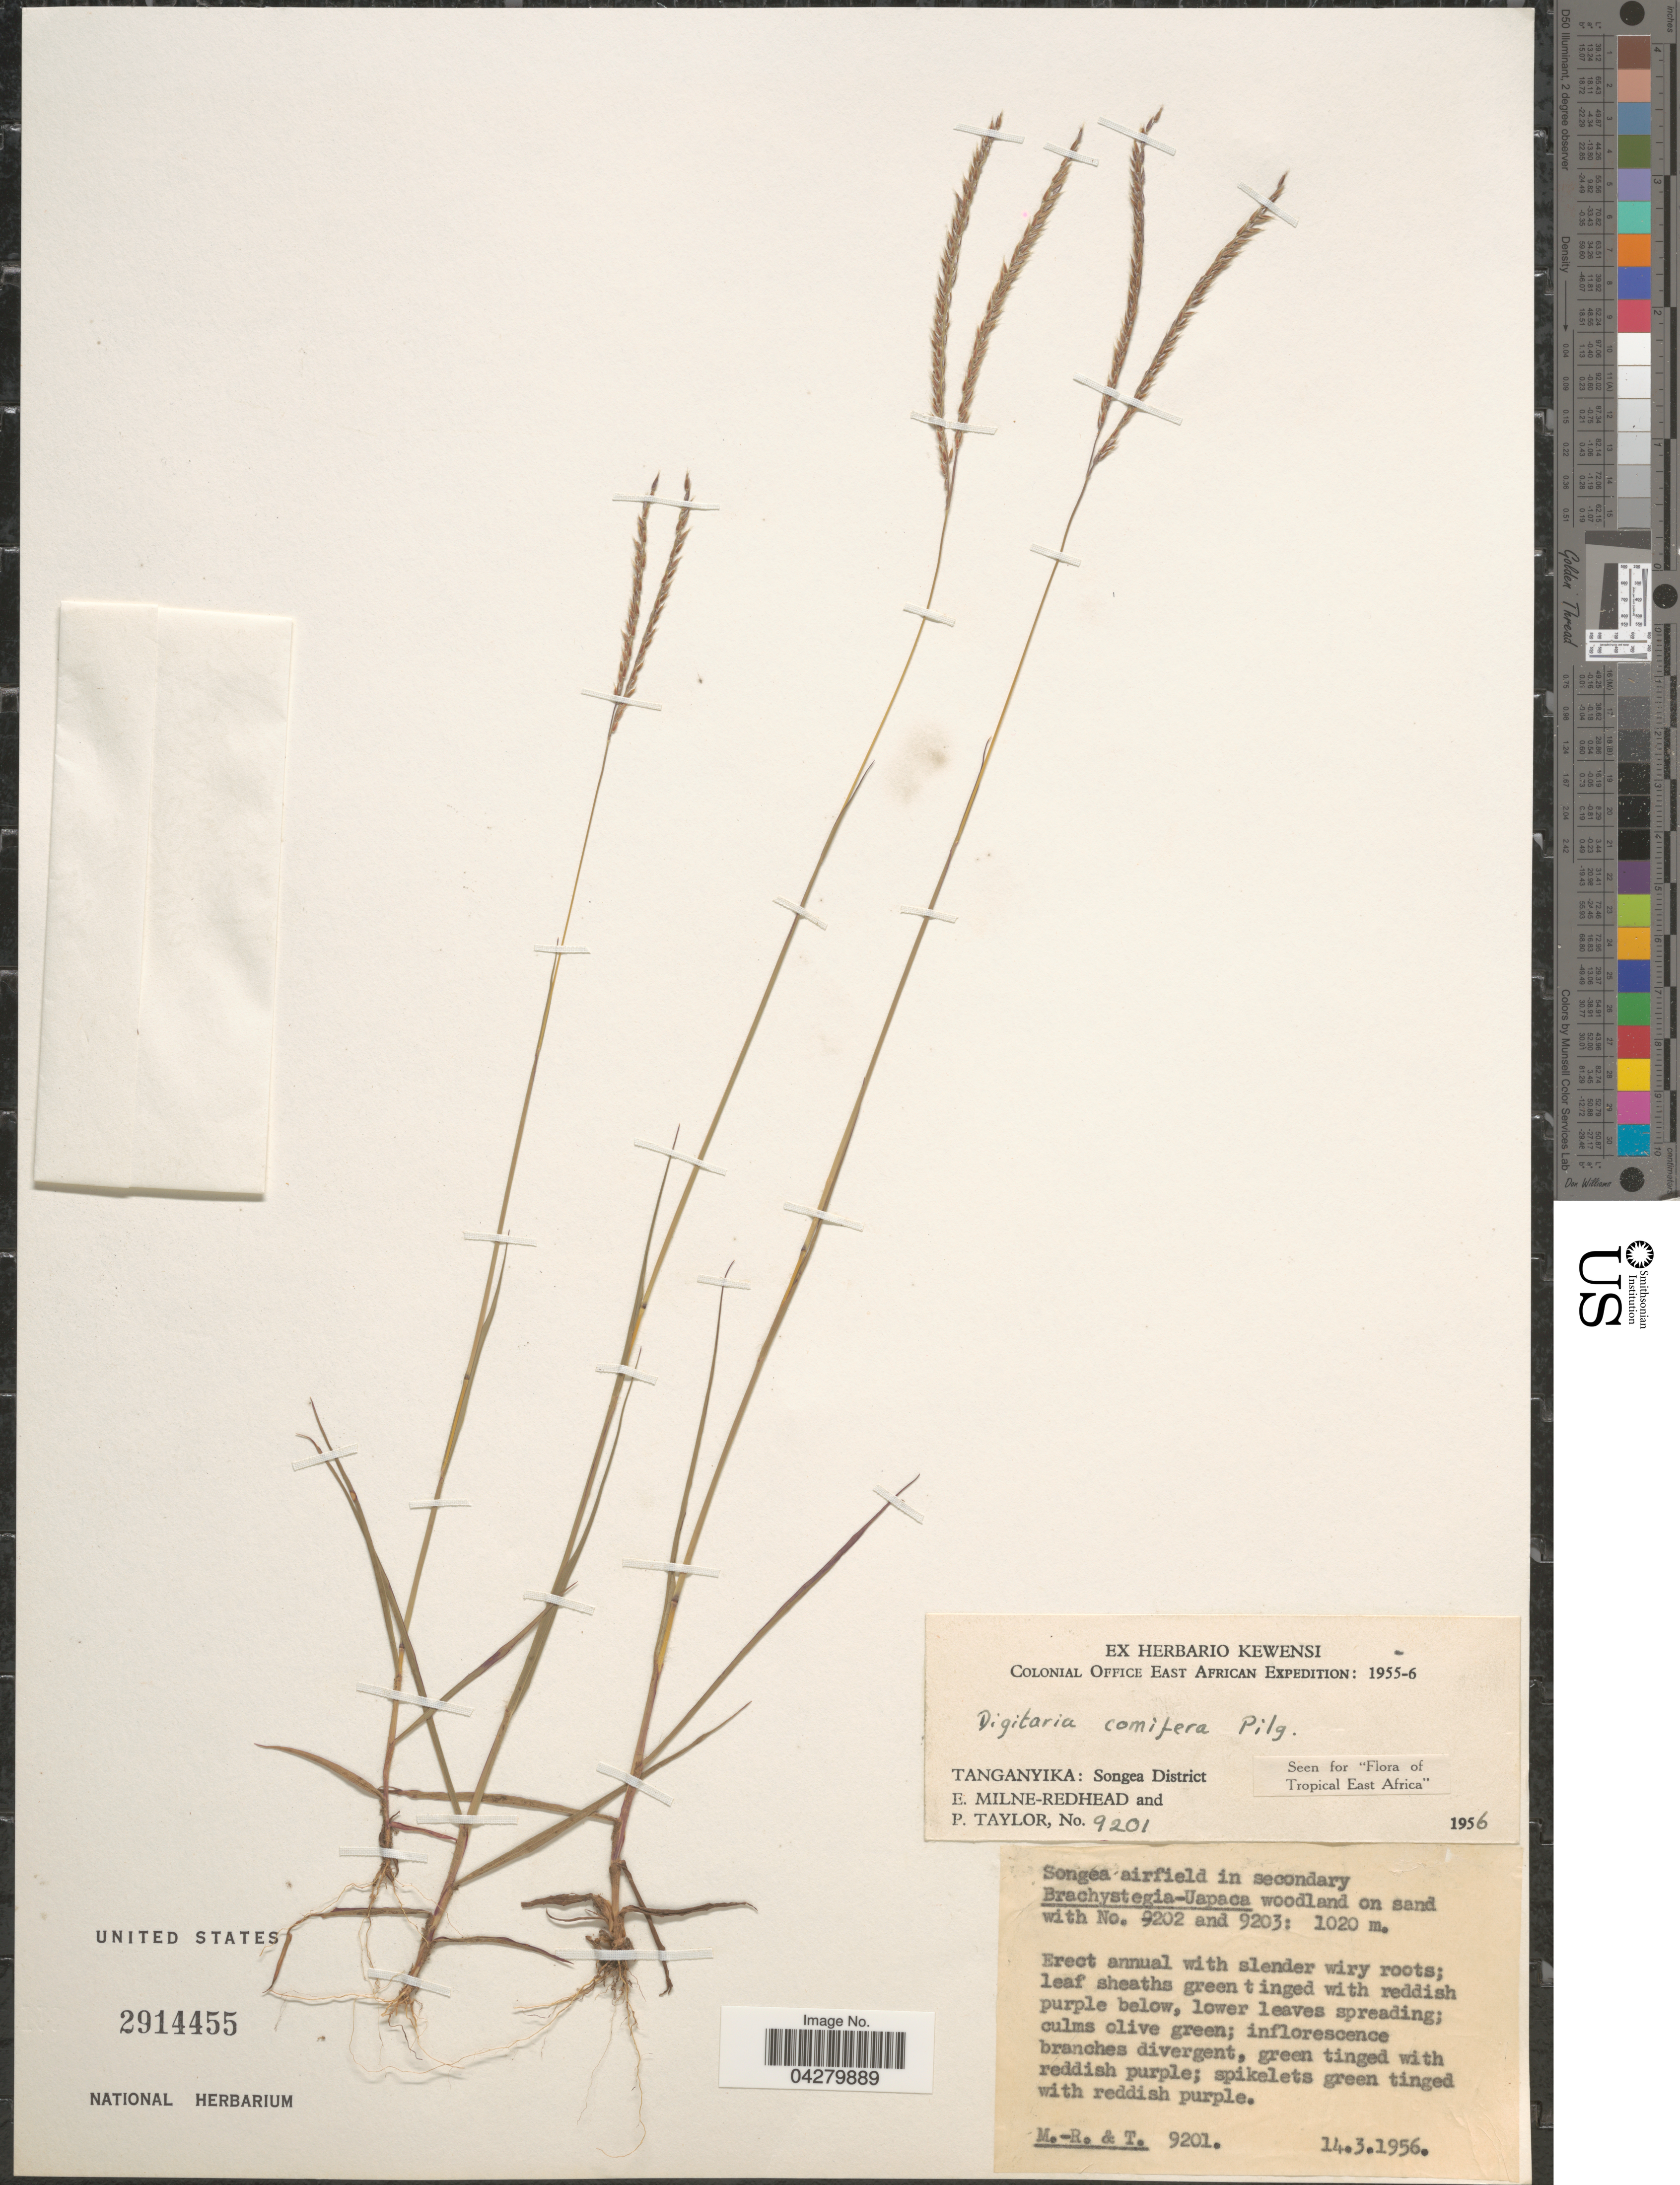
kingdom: Plantae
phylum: Tracheophyta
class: Liliopsida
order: Poales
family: Poaceae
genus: Digitaria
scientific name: Digitaria comifera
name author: Pilg.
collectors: E. W. Milne-Redhead & P. Taylor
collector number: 9201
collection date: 1956-03-14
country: Tanzania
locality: Colonial Office East African Expedition: 1955-6. Tanganyika: Songea District. Songea airfield.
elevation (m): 1020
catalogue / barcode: US 2914455